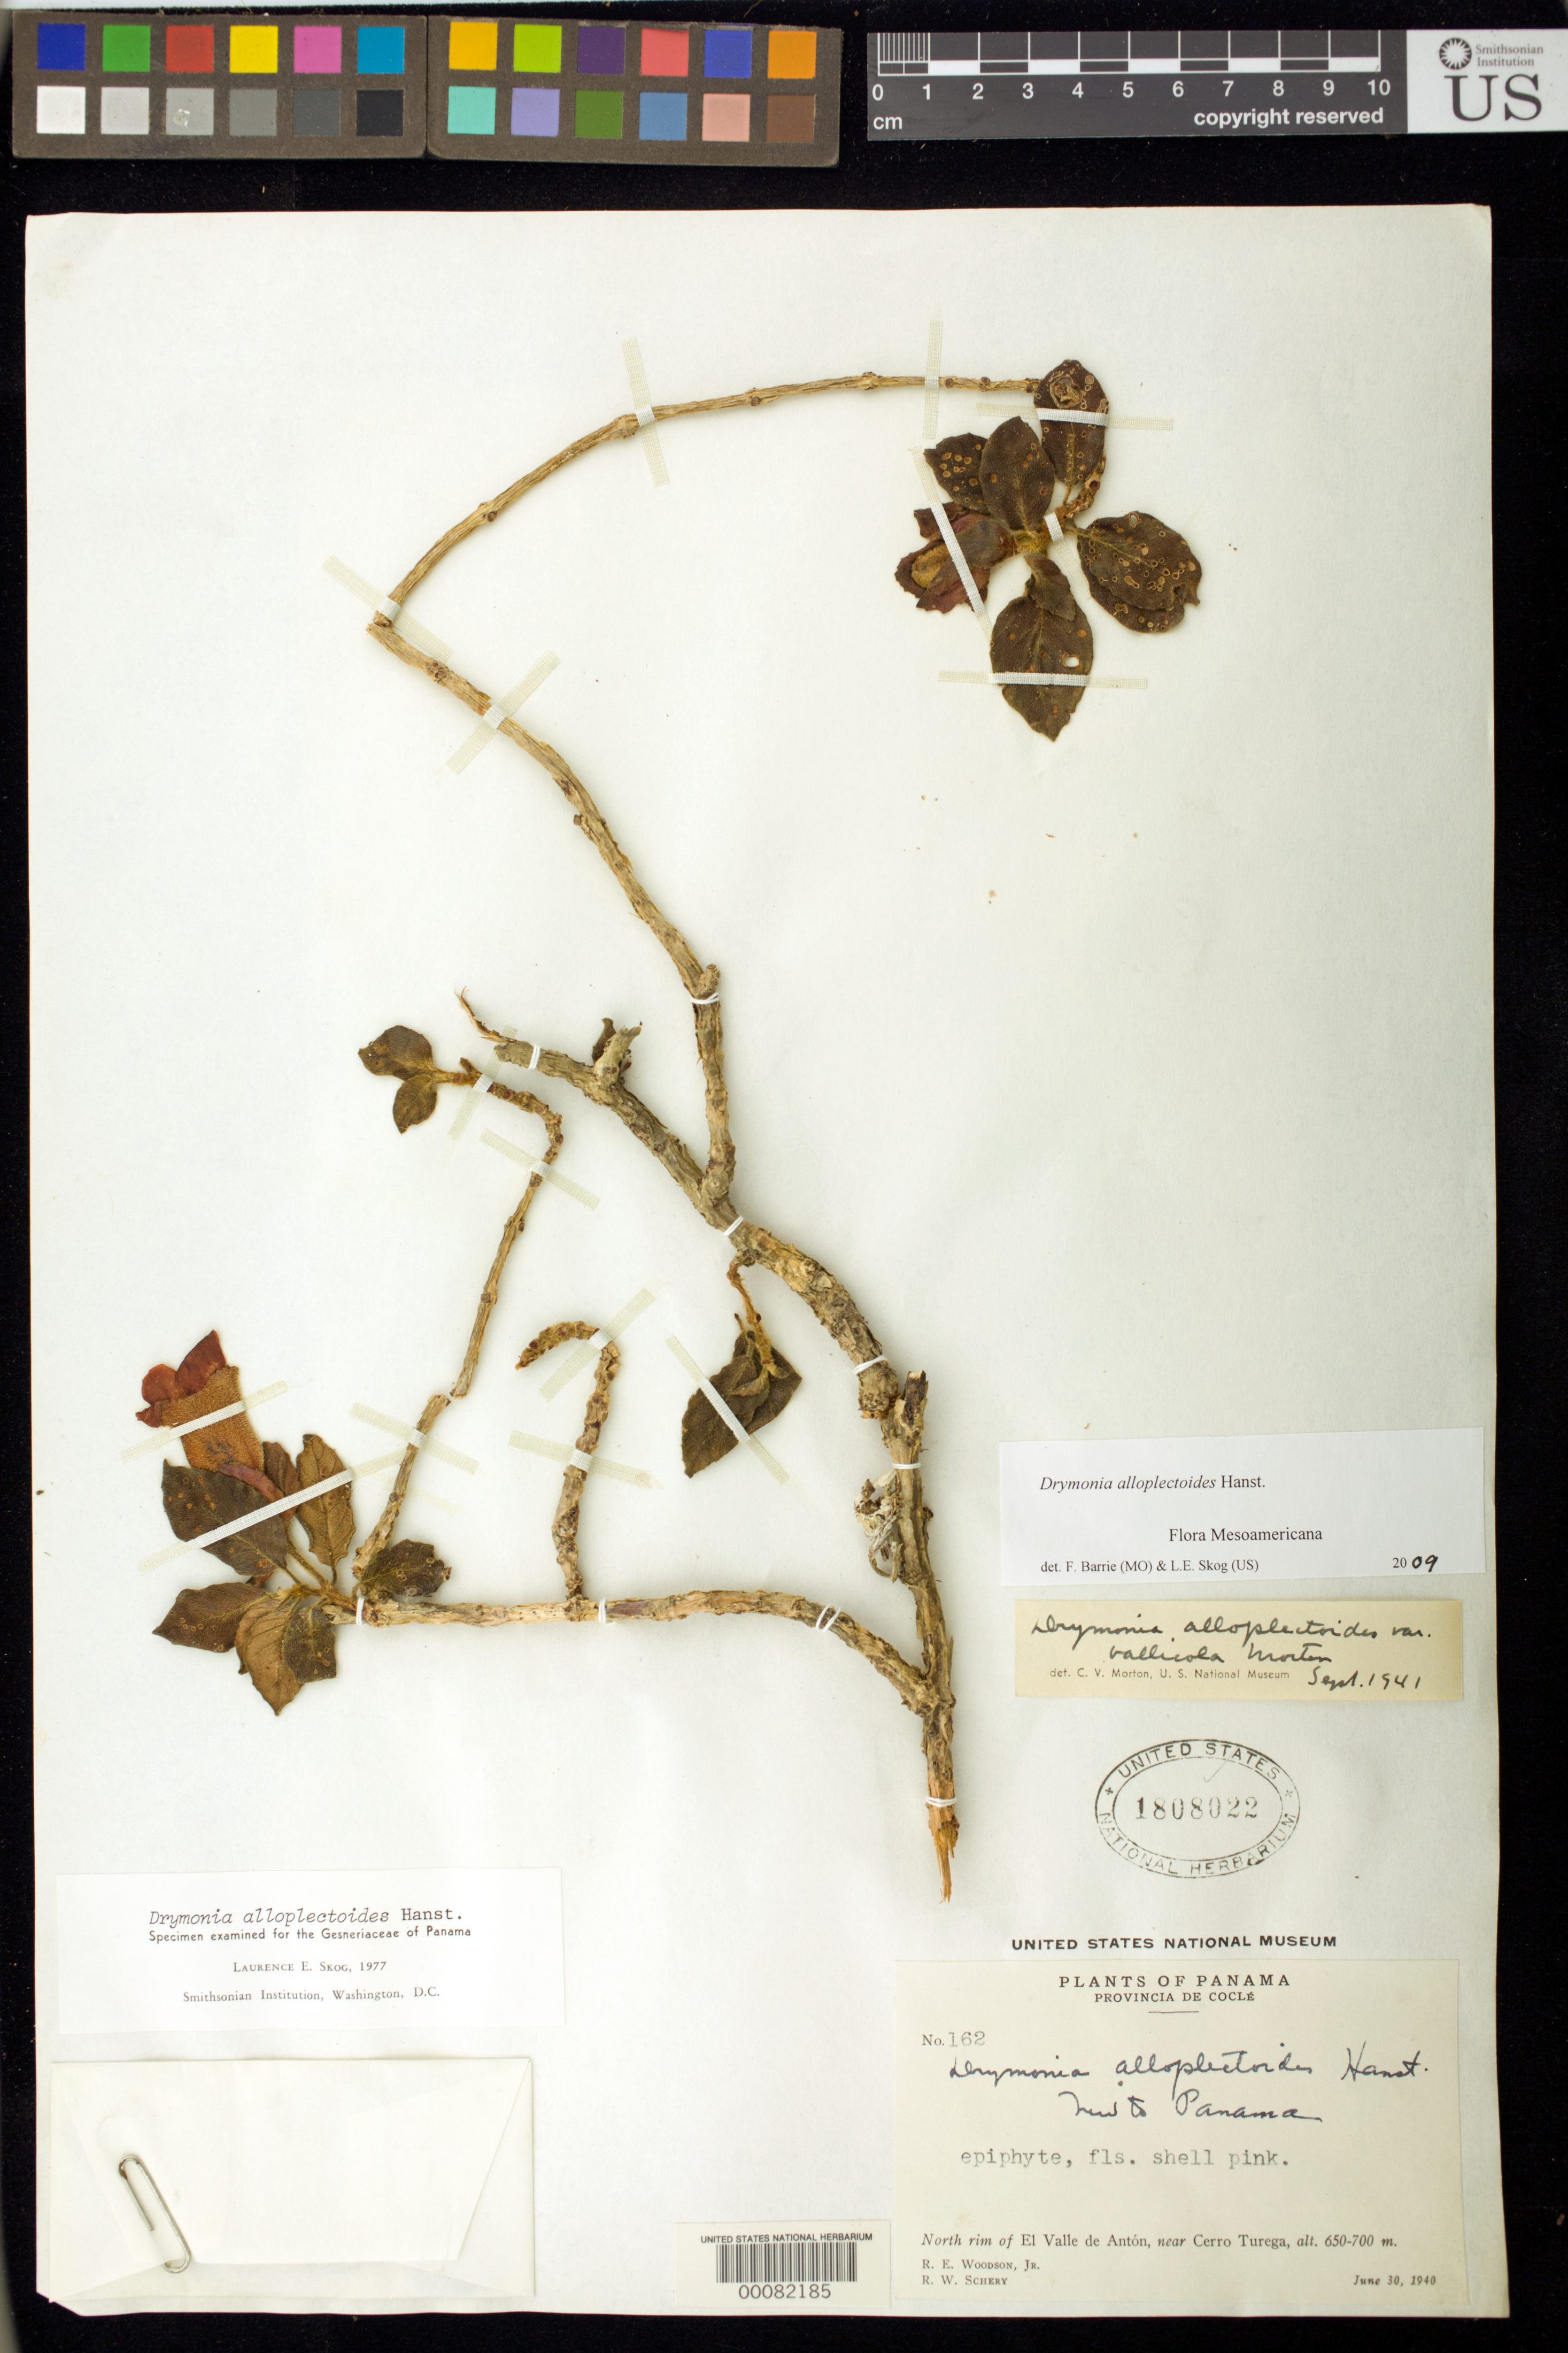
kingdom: Plantae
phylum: Tracheophyta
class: Magnoliopsida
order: Lamiales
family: Gesneriaceae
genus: Drymonia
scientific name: Drymonia alloplectoides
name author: Hanst.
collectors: R. E. Woodson & R. W. Schery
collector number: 162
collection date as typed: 30 Jun 1940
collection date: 1940-06-30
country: Panama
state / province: Coclé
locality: North rim of El Valle de Anton, near Cerro Turega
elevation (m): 650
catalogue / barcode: US 1808022